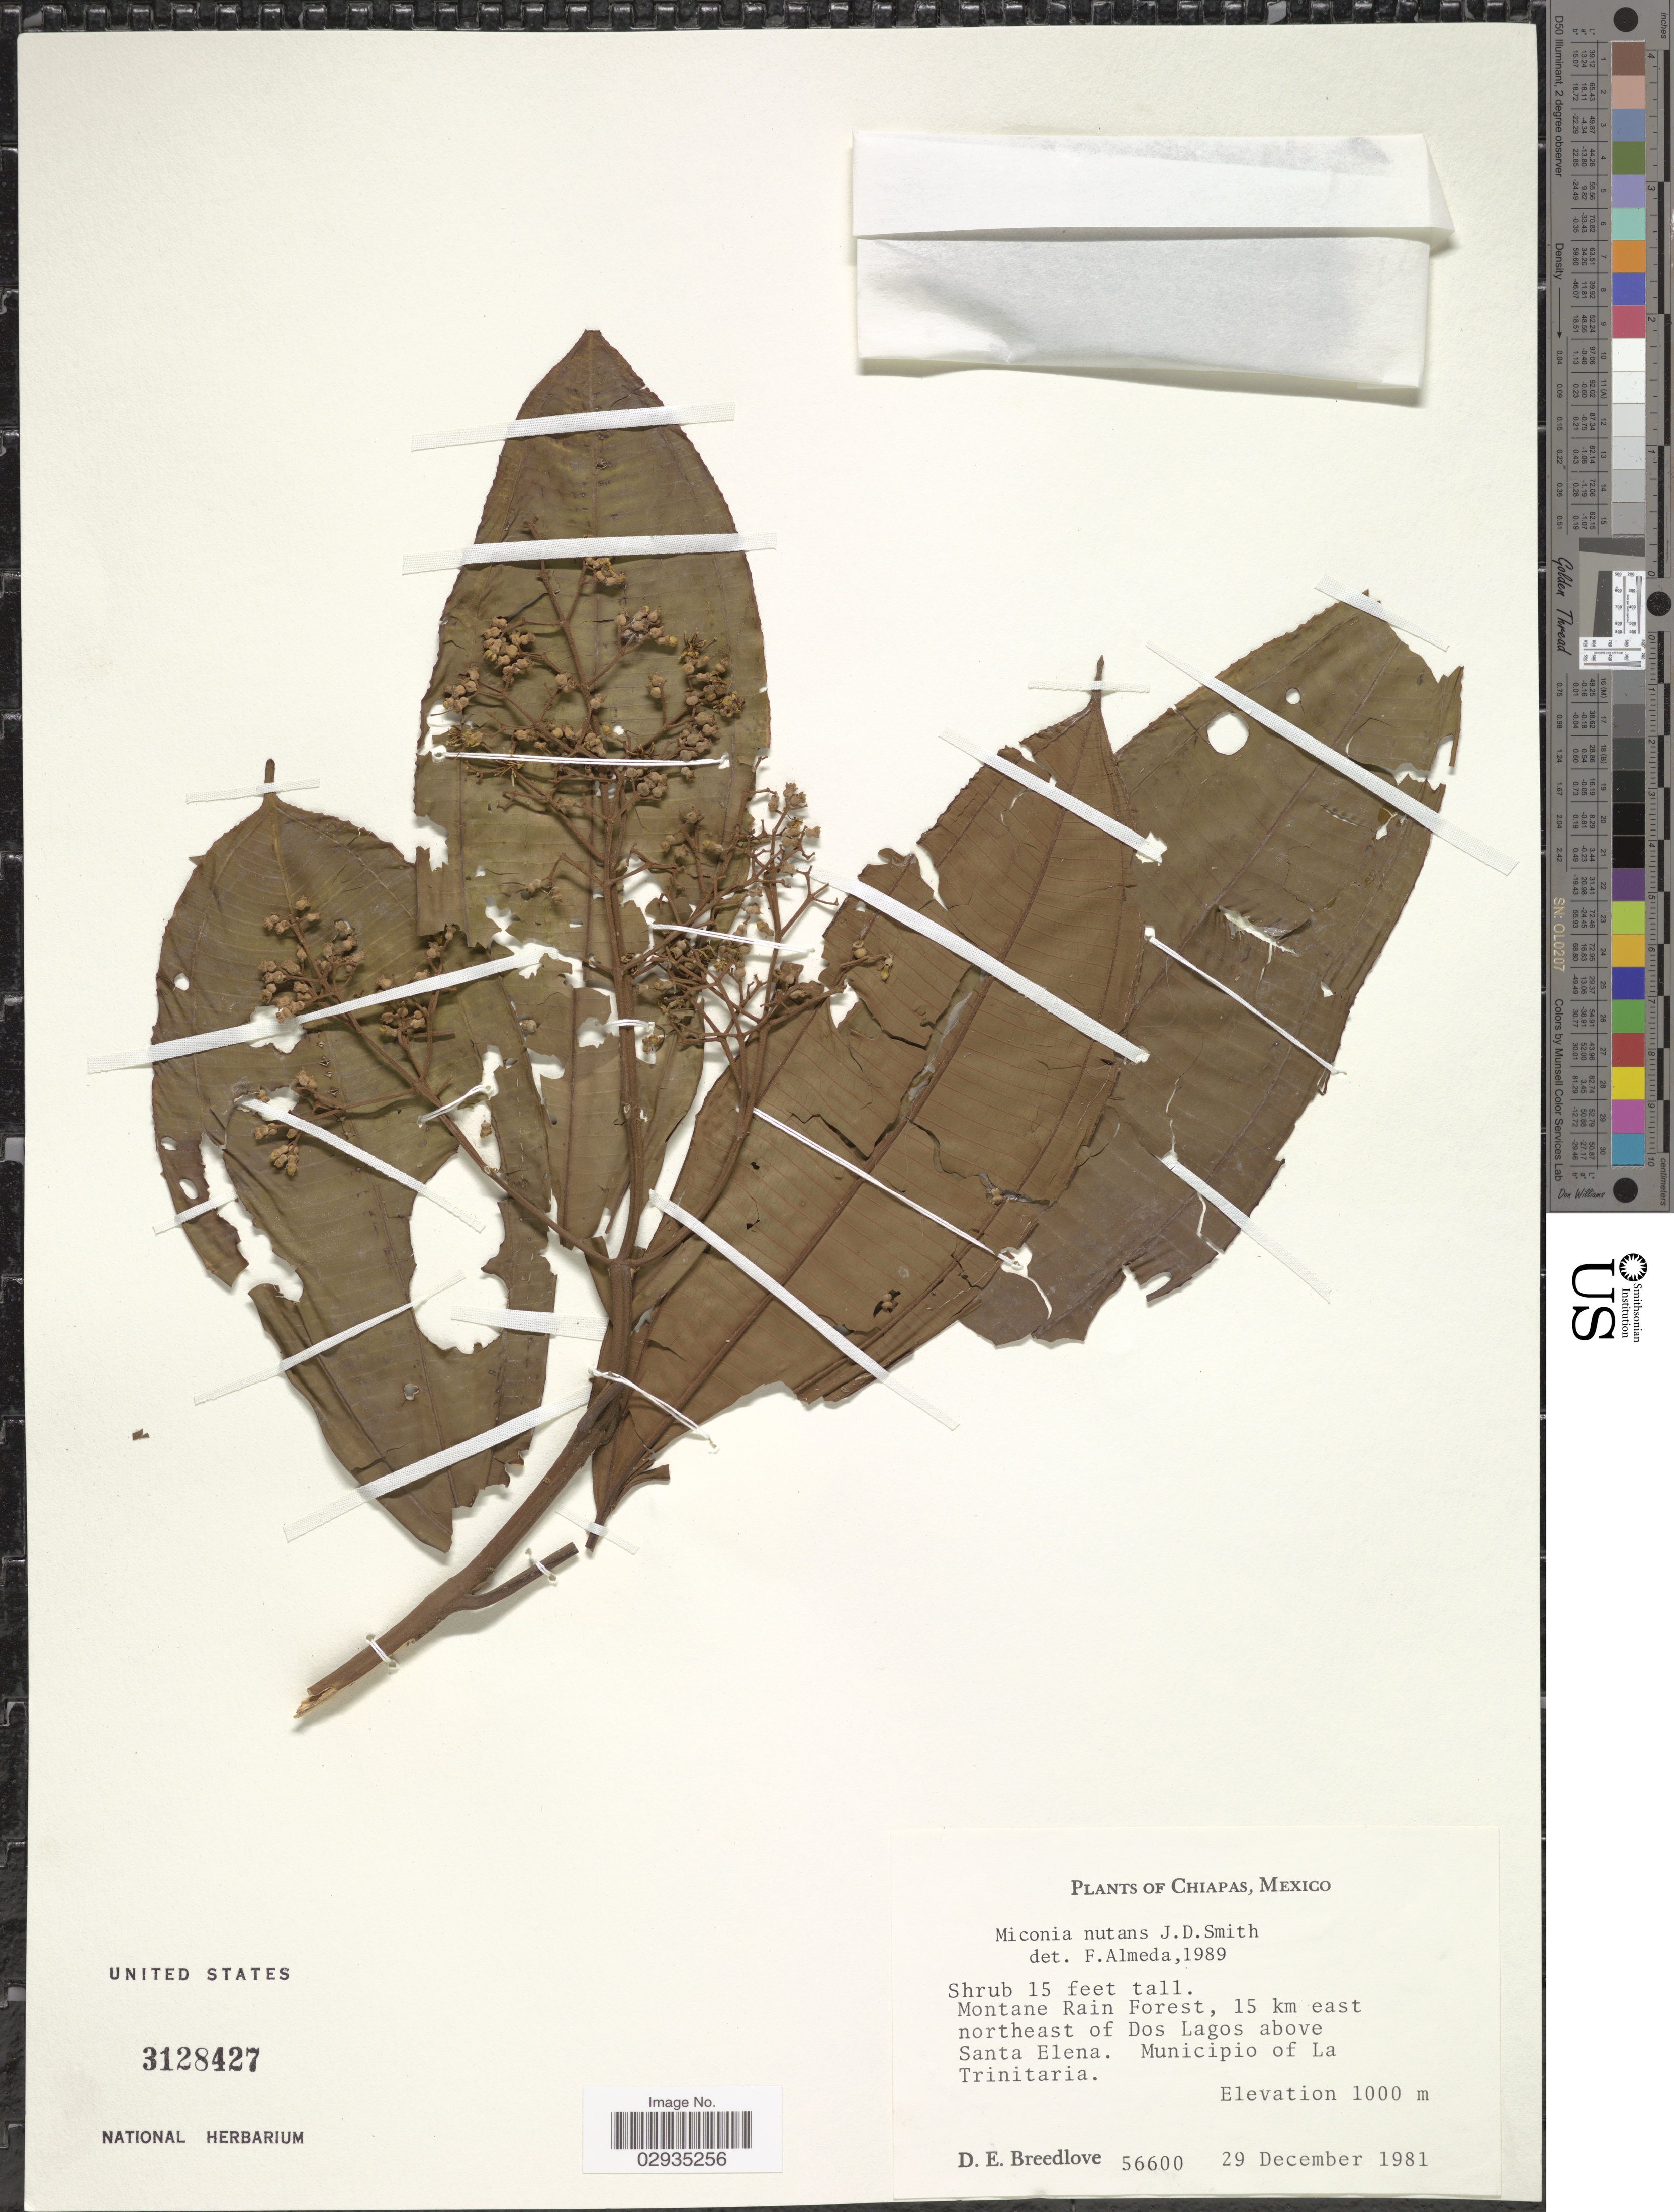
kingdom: Plantae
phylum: Tracheophyta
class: Magnoliopsida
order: Myrtales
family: Melastomataceae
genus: Miconia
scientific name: Miconia nutans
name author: Donn. Sm.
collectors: D. E. Breedlove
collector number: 56600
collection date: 1981-12-29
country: Mexico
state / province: Chiapas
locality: Montane Rain Forest, 15 km east northeast of Dos Lagos above Santa Elena, Municipio of La Trinitaria.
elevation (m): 1000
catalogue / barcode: US 3128427